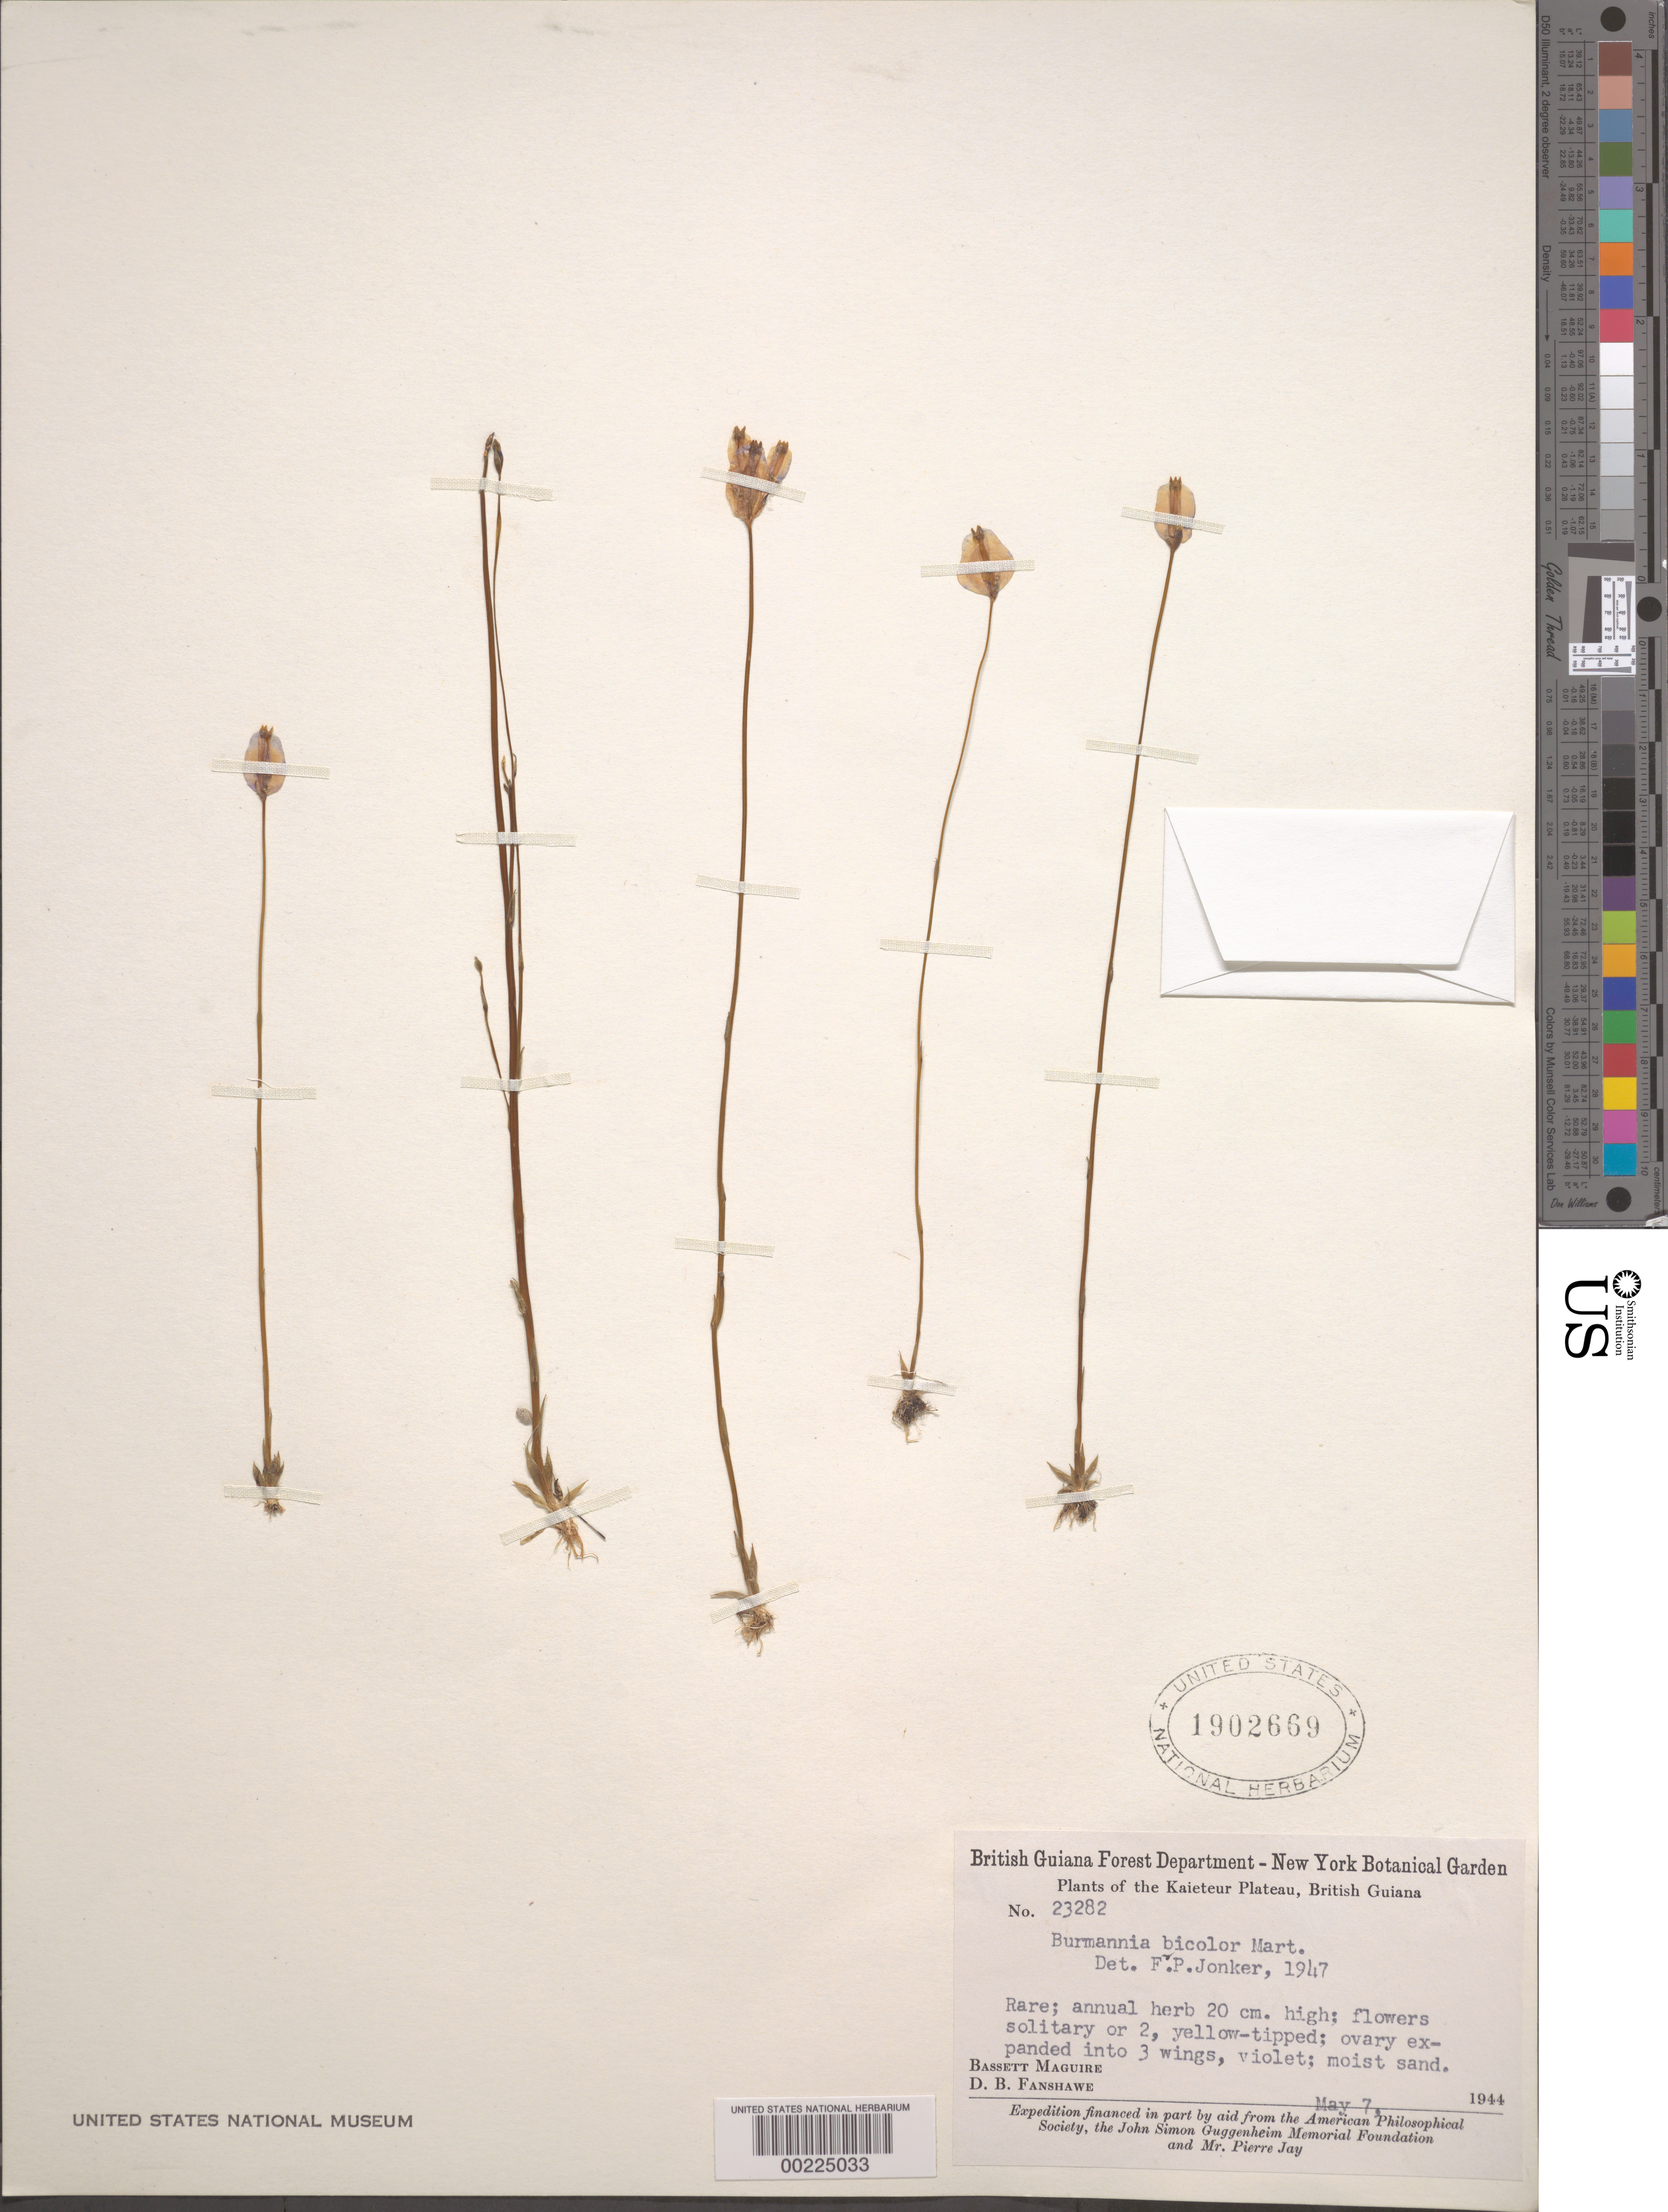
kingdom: Plantae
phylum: Tracheophyta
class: Liliopsida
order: Dioscoreales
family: Burmanniaceae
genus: Burmannia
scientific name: Burmannia bicolor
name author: Mart.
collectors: B. Maguire & D. B. Fanshawe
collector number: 23282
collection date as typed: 07 May 1944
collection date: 1944-05-07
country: Guyana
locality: Kaieteur Plateau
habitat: Moist sand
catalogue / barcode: US 1902669